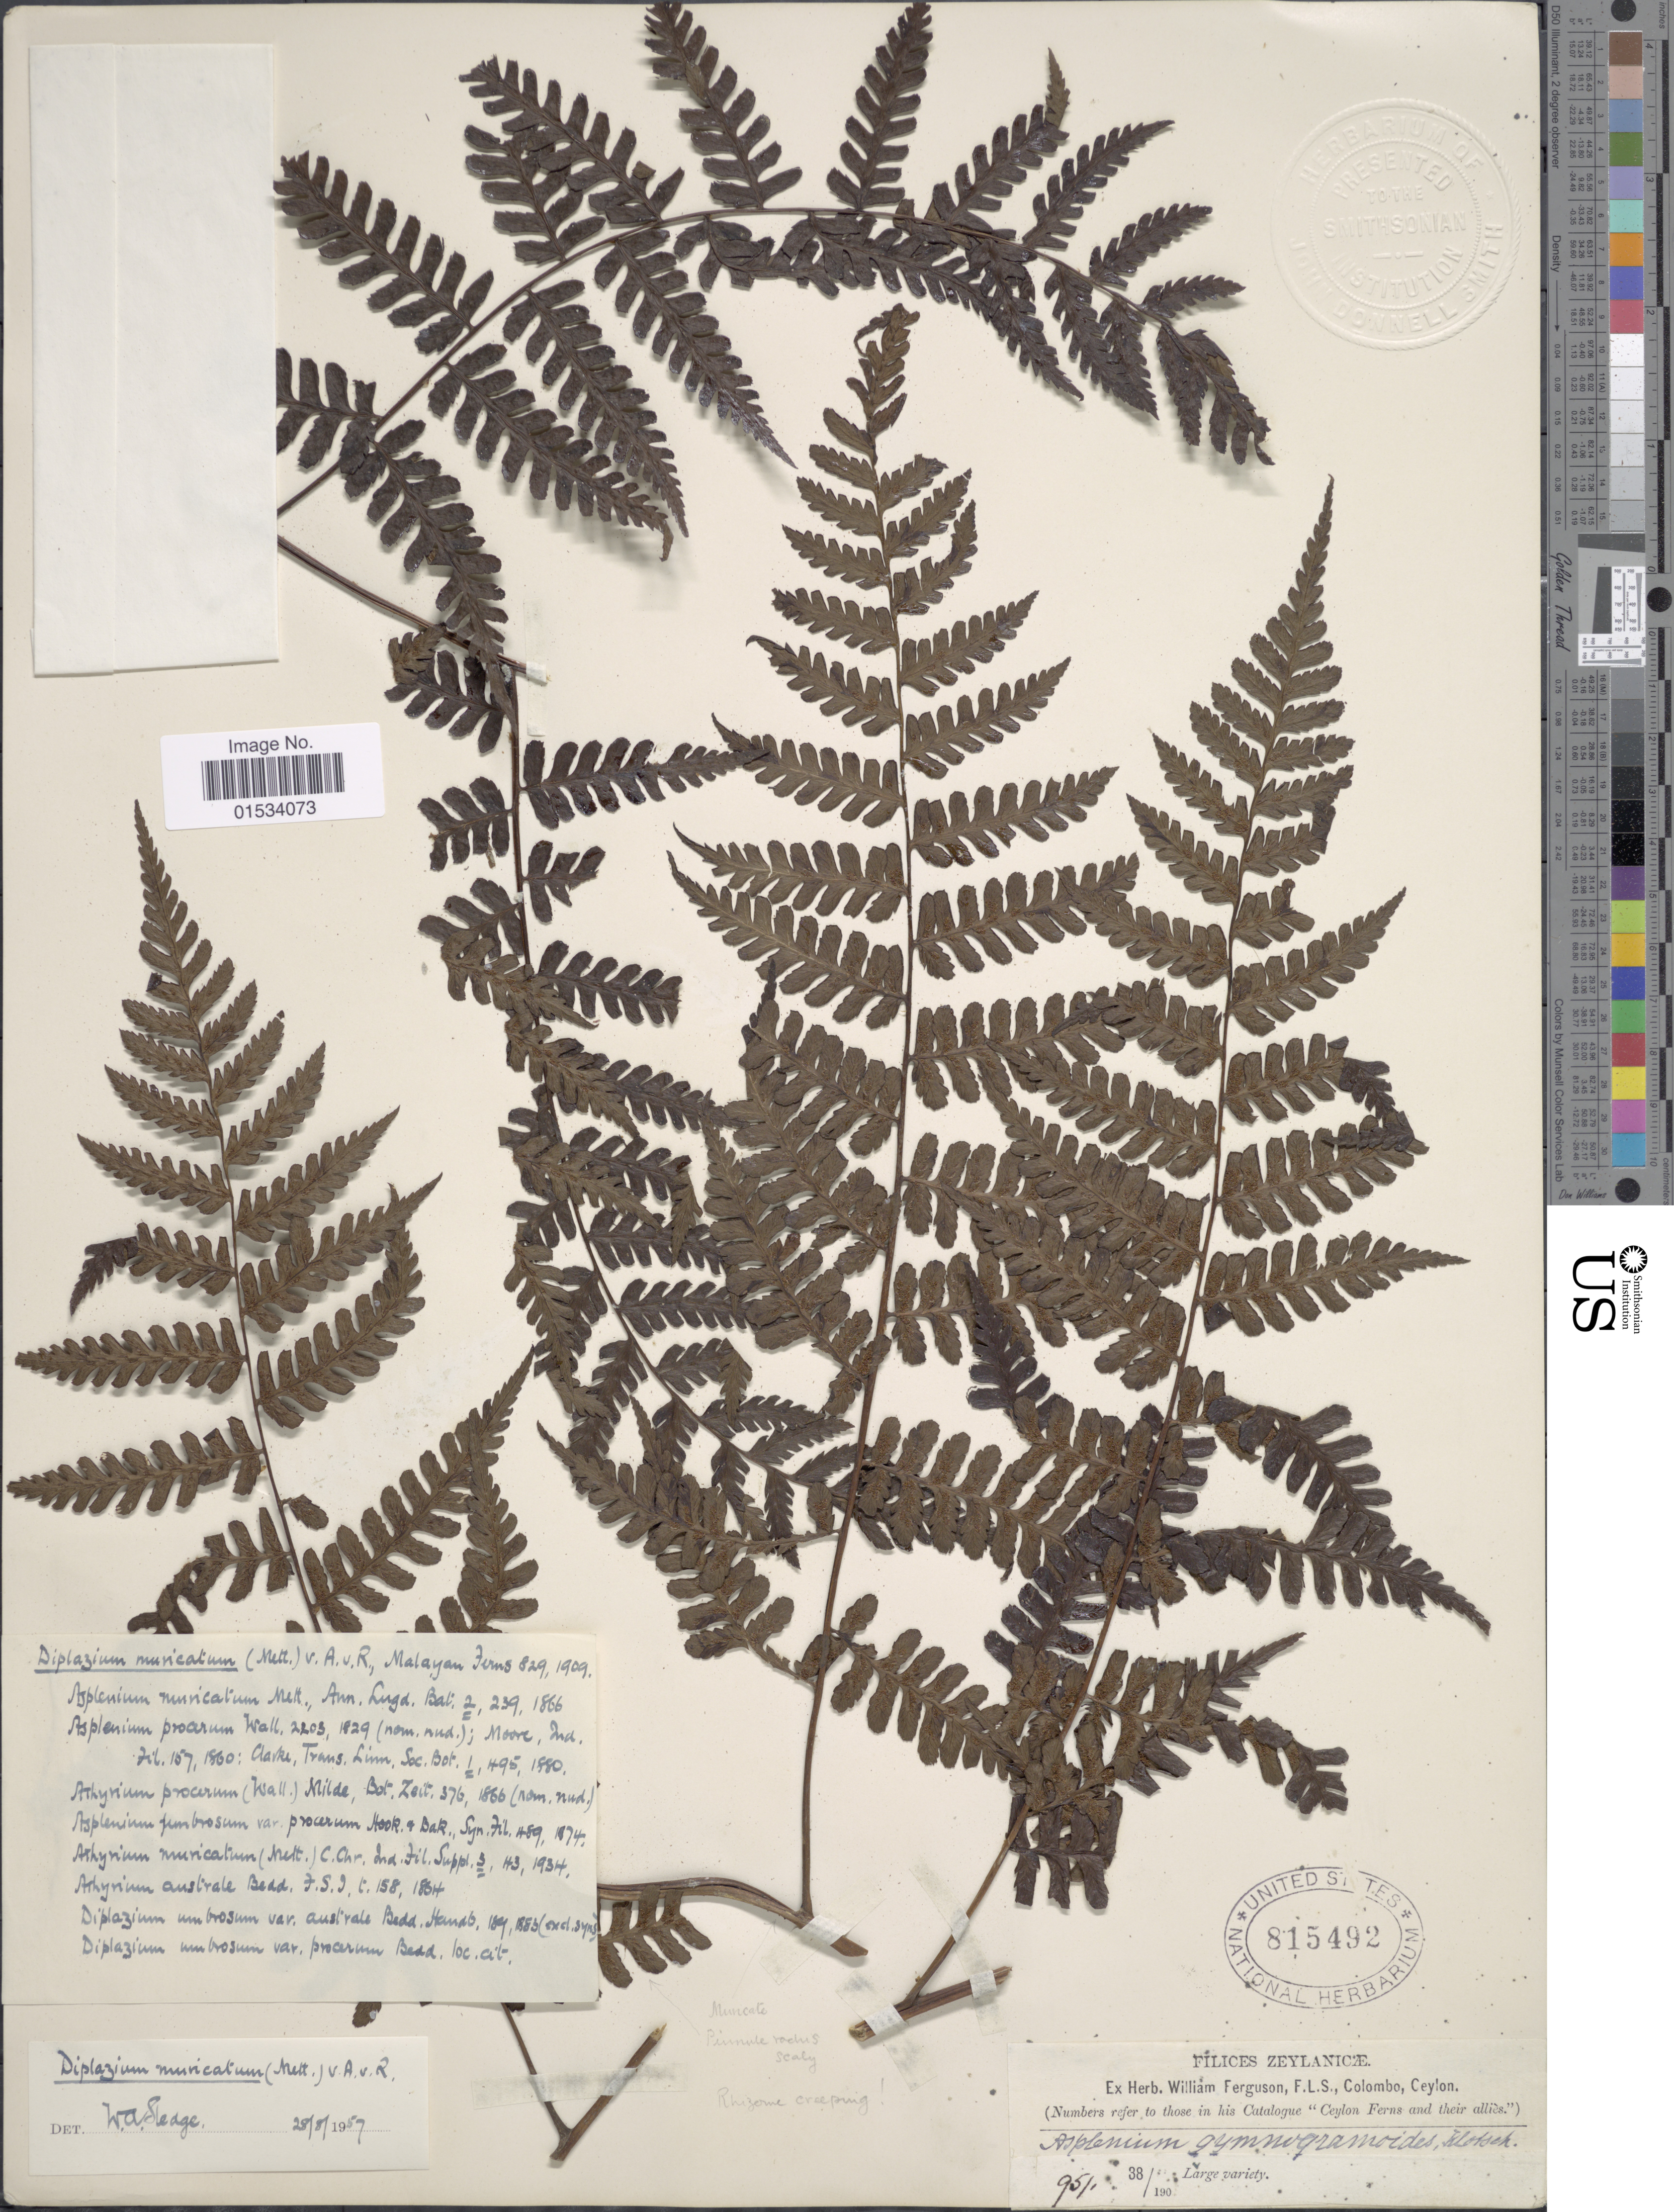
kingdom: Plantae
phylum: Tracheophyta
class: Polypodiopsida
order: Polypodiales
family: Athyriaceae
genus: Diplazium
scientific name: Diplazium muricatum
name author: (Mett.) Alderw.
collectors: W. Ferguson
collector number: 951 38/190?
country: Sri Lanka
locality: Zeylanocze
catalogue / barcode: US 815492